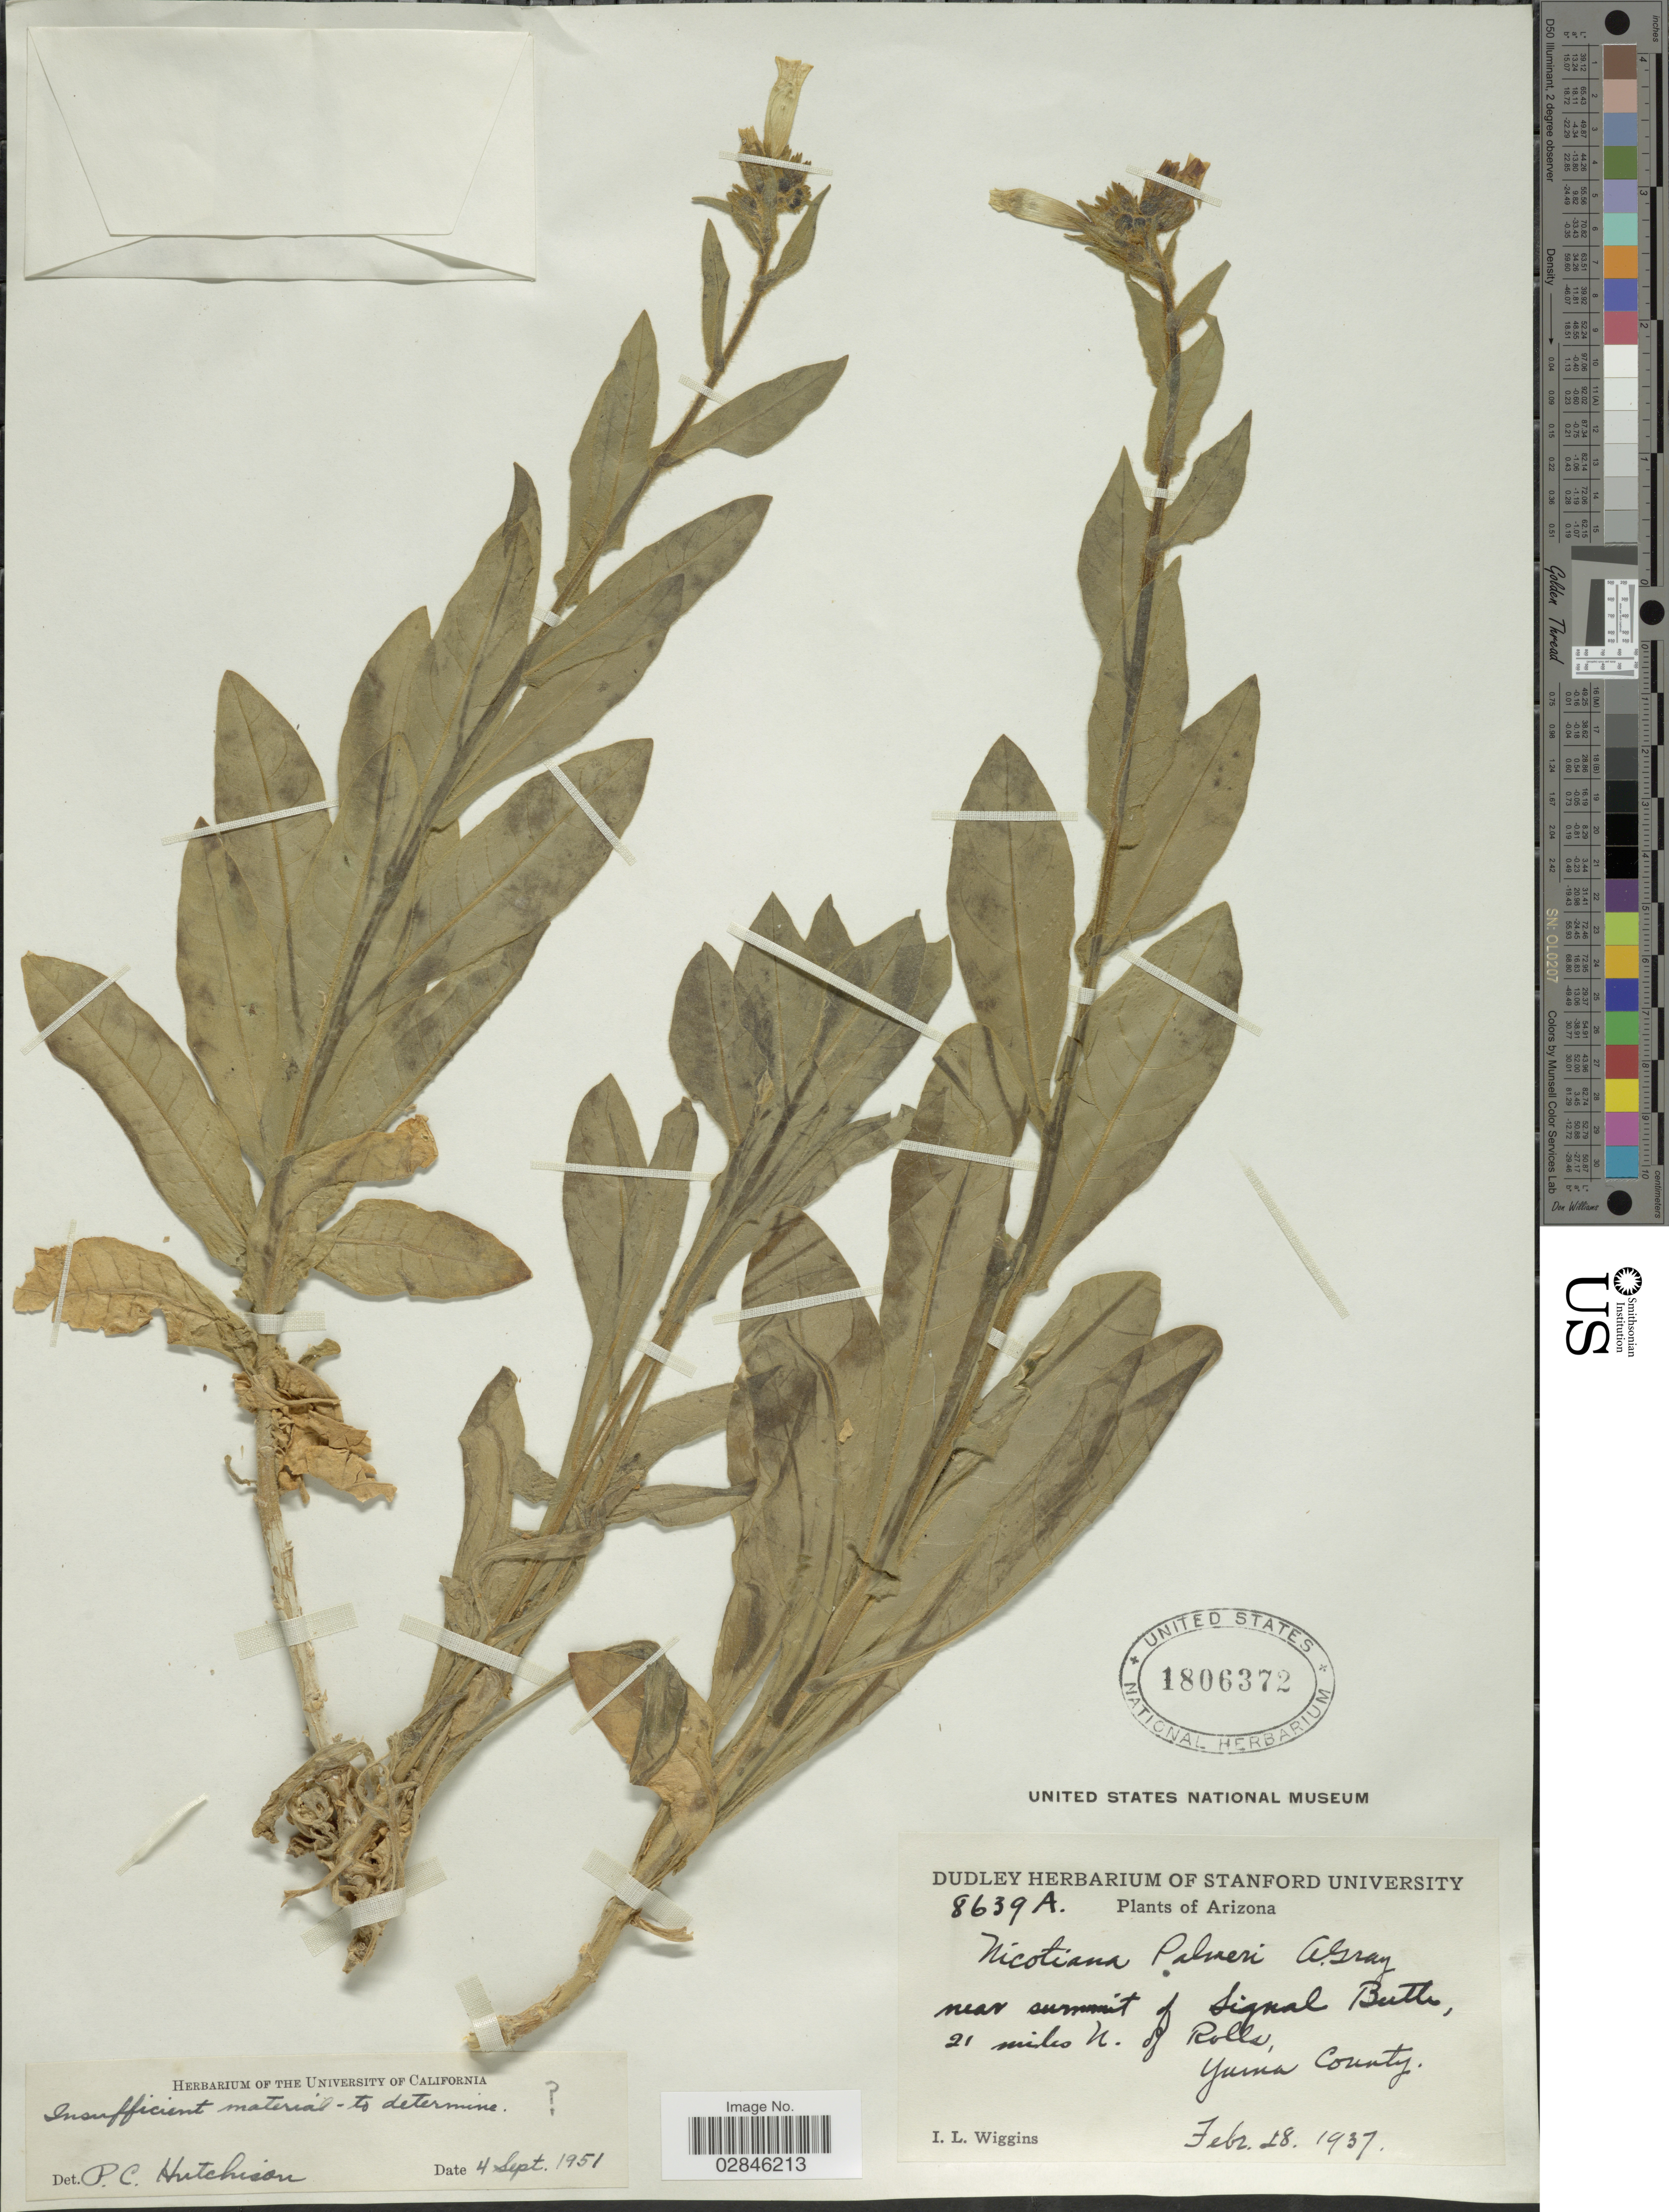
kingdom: Plantae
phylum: Tracheophyta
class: Magnoliopsida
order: Solanales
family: Solanaceae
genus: Nicotiana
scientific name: Nicotiana palmeri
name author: A. Gray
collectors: I. L. Wiggins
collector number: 8639A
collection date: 1937-02-18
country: United States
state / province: Arizona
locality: Near summit of Signal Butte, 21 miles N. of Rolls, Yuma County.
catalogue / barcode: US 1806372